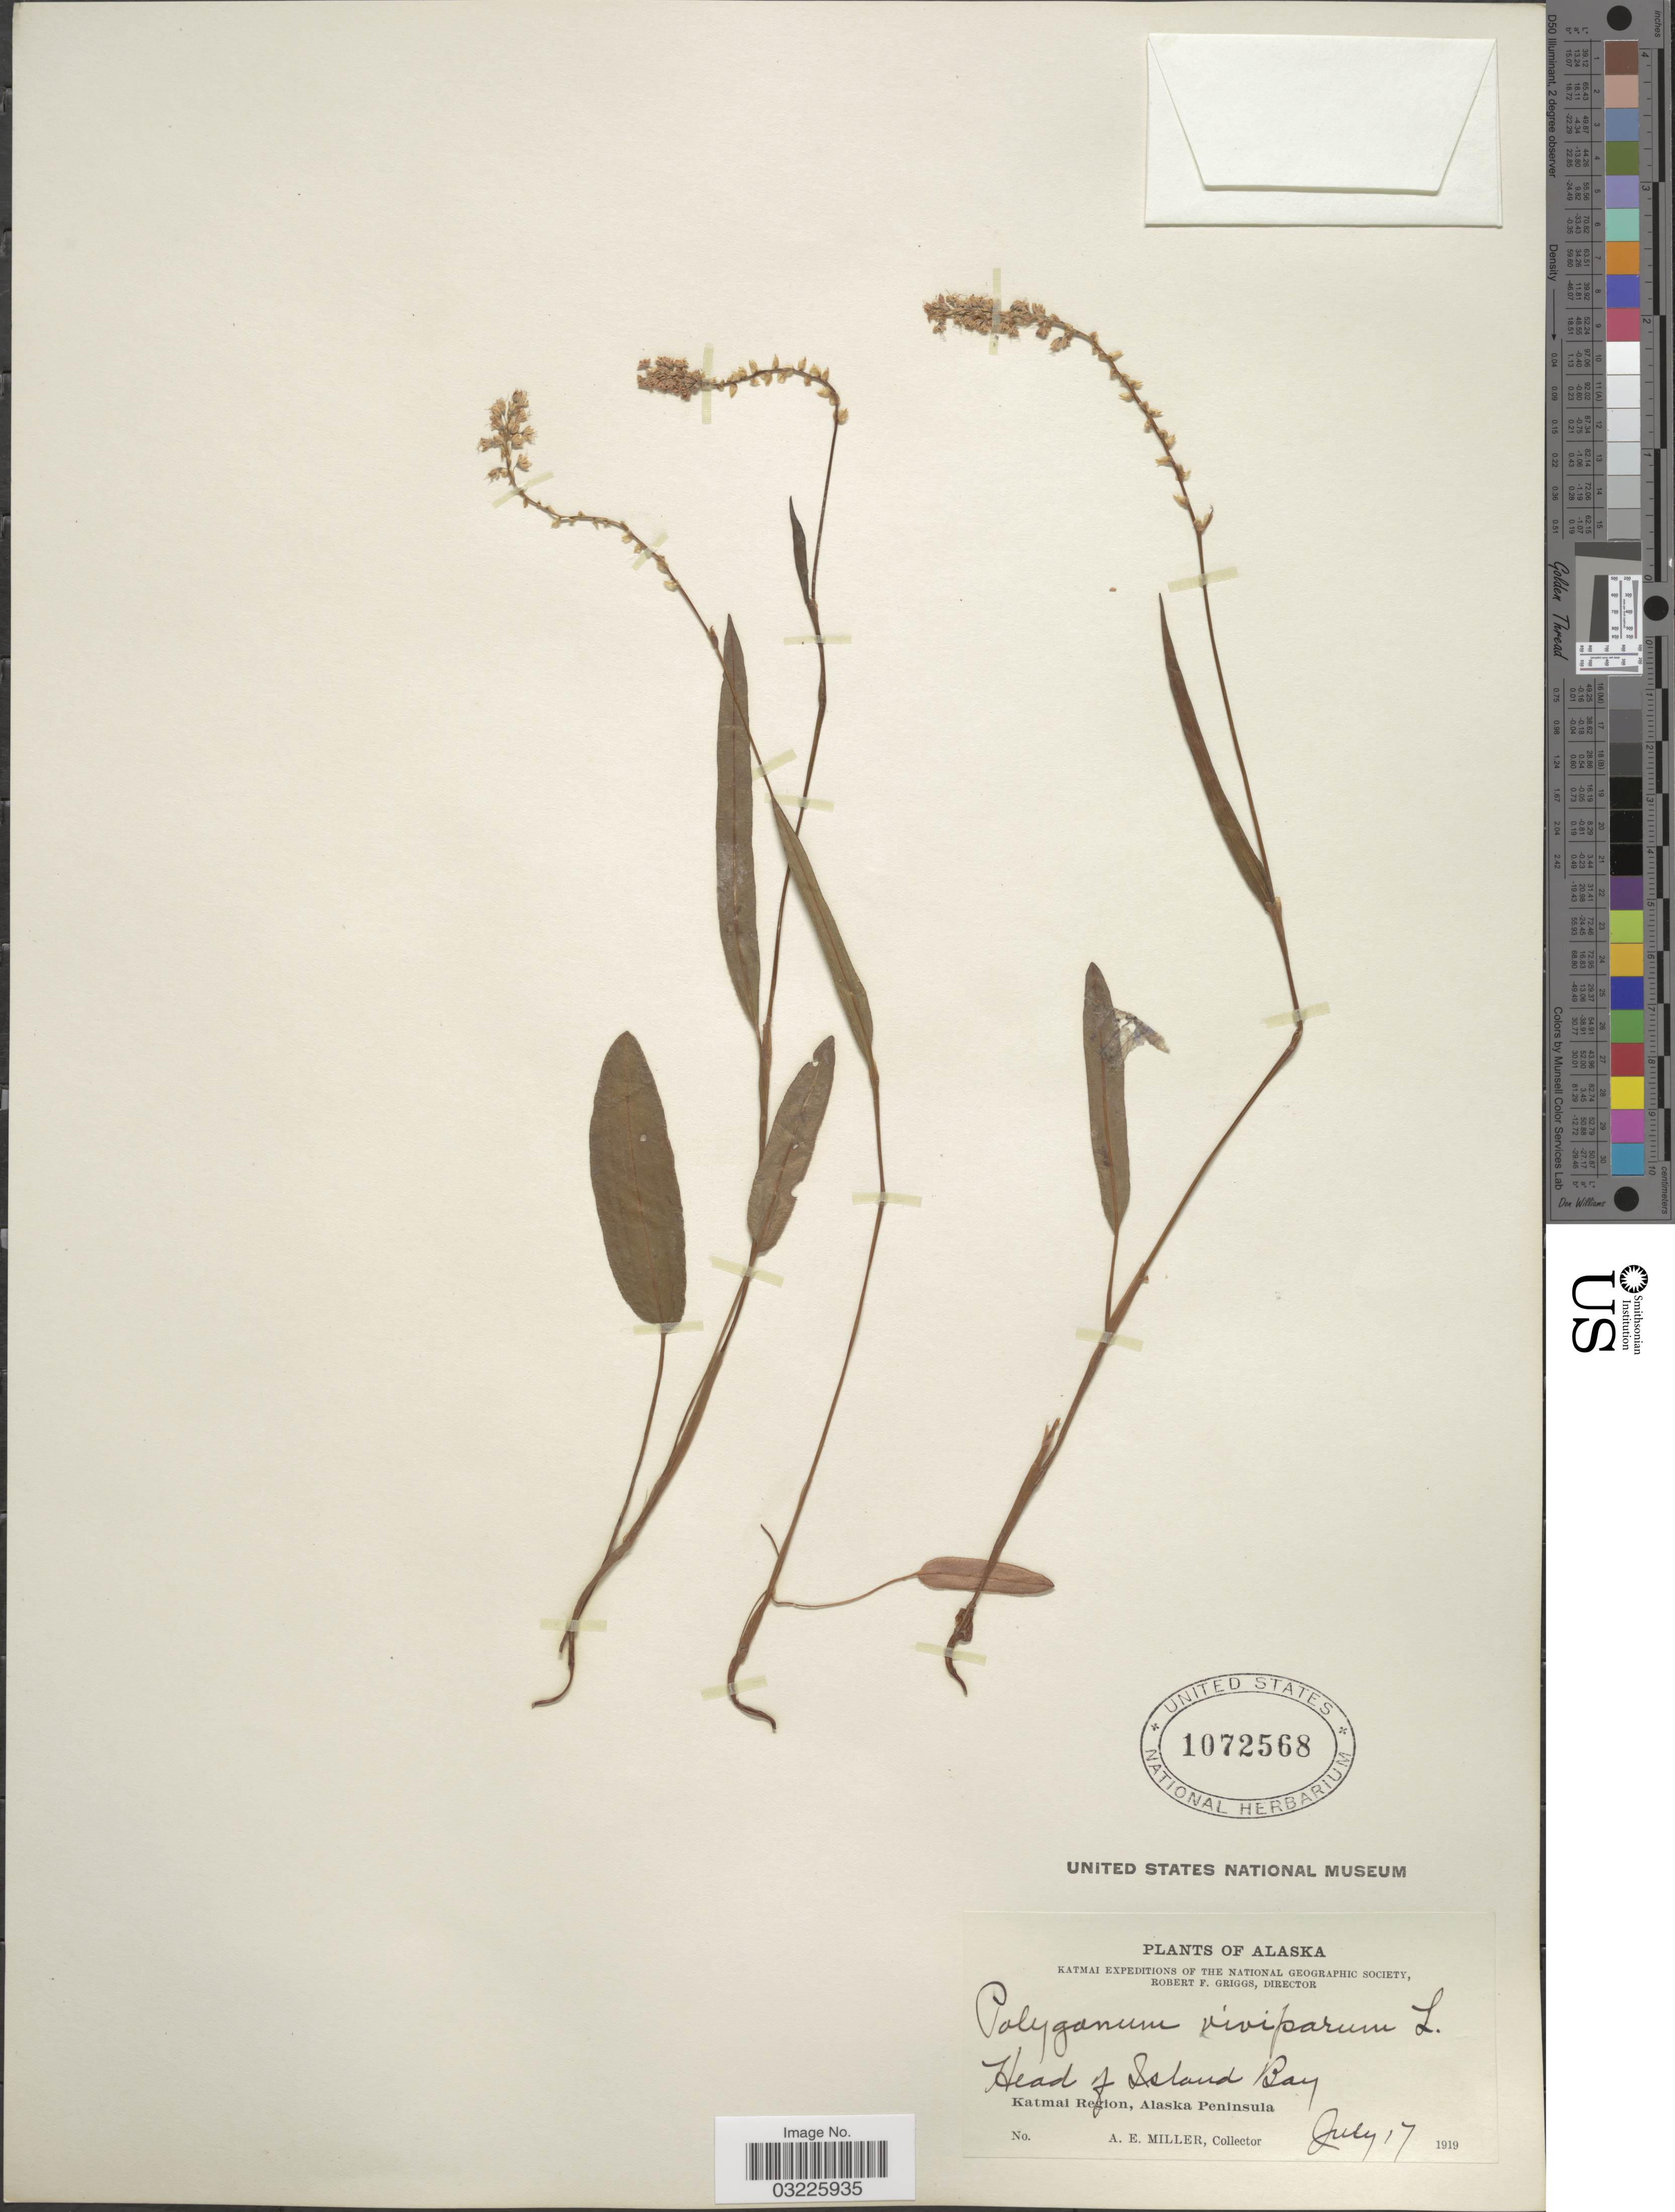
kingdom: Plantae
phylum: Tracheophyta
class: Magnoliopsida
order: Caryophyllales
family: Polygonaceae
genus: Bistorta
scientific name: Bistorta vivipara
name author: (L.) Delarbre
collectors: A. E. Miller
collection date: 1919-07-17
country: United States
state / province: Alaska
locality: Head of Island Bay. Katmai Region, Alaska Peninsula.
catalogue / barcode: US 1072568